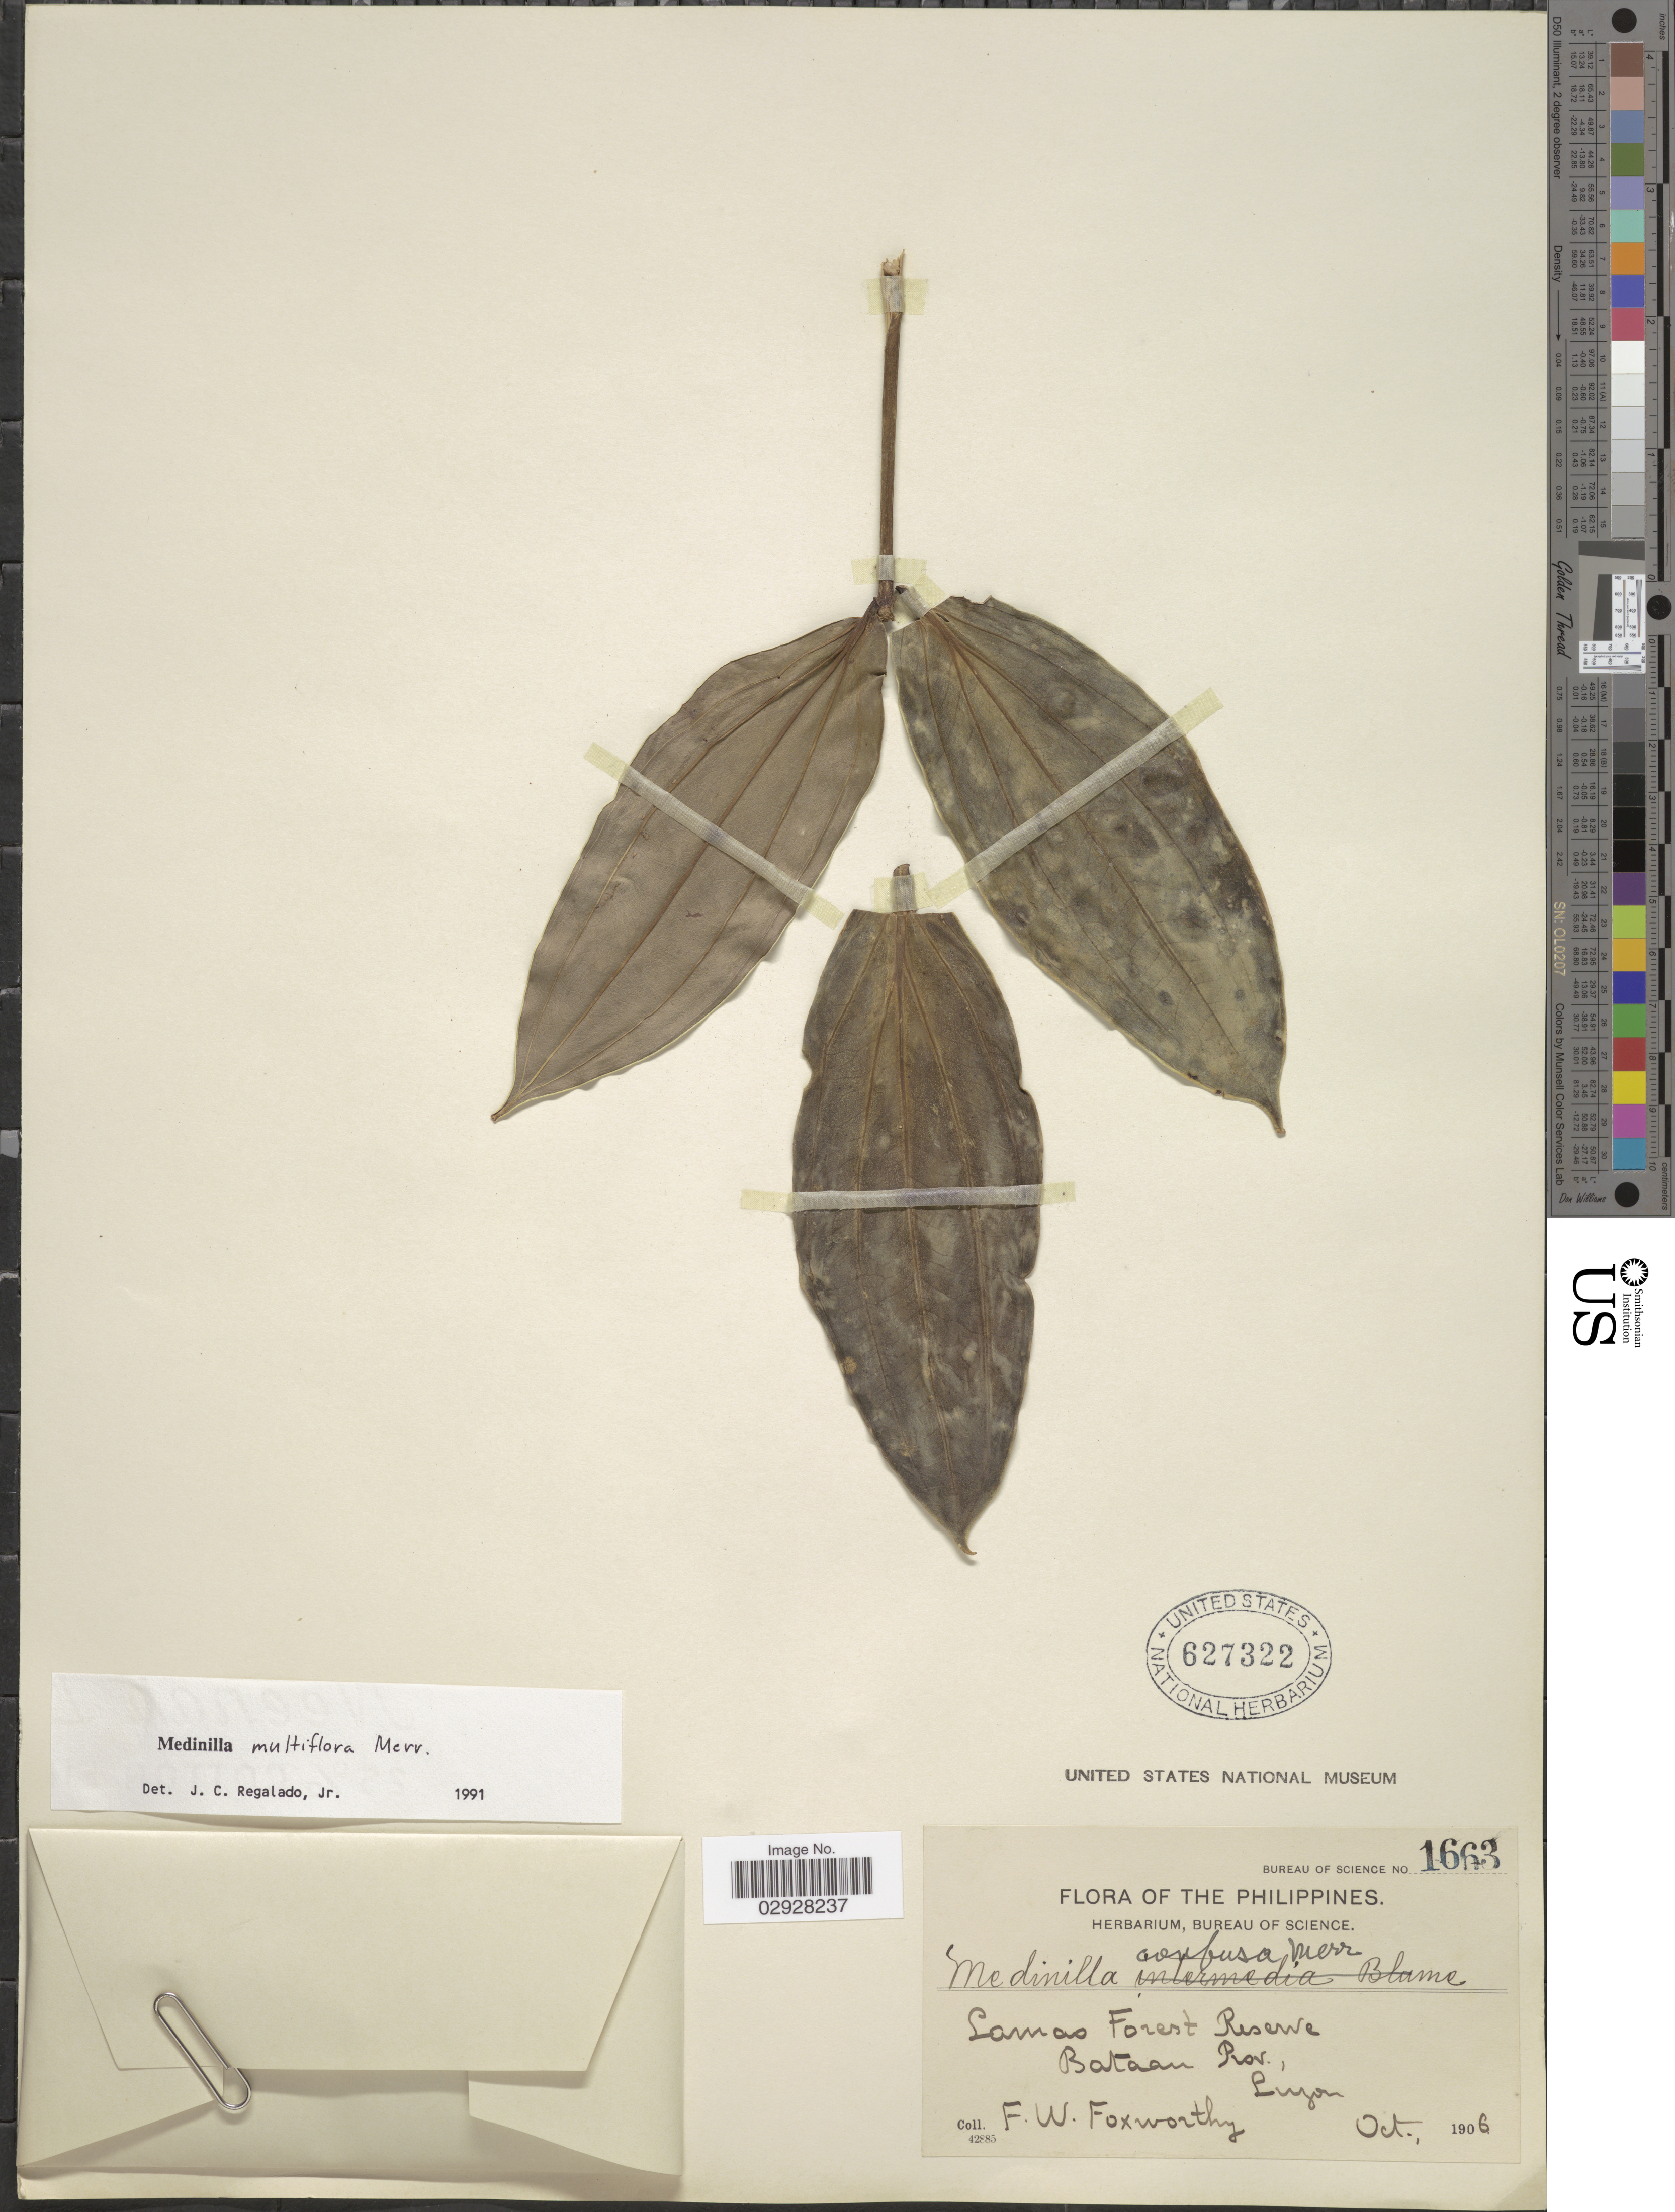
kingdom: Plantae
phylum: Tracheophyta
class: Magnoliopsida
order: Myrtales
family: Melastomataceae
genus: Medinilla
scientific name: Medinilla multiflora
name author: Merr.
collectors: F. W. Foxworthy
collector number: Bureau of Science 1663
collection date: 1906-10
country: Philippines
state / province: Central Luzon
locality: Lamao Forest Reserve, Bataan Prov., Luzon.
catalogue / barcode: US 627322